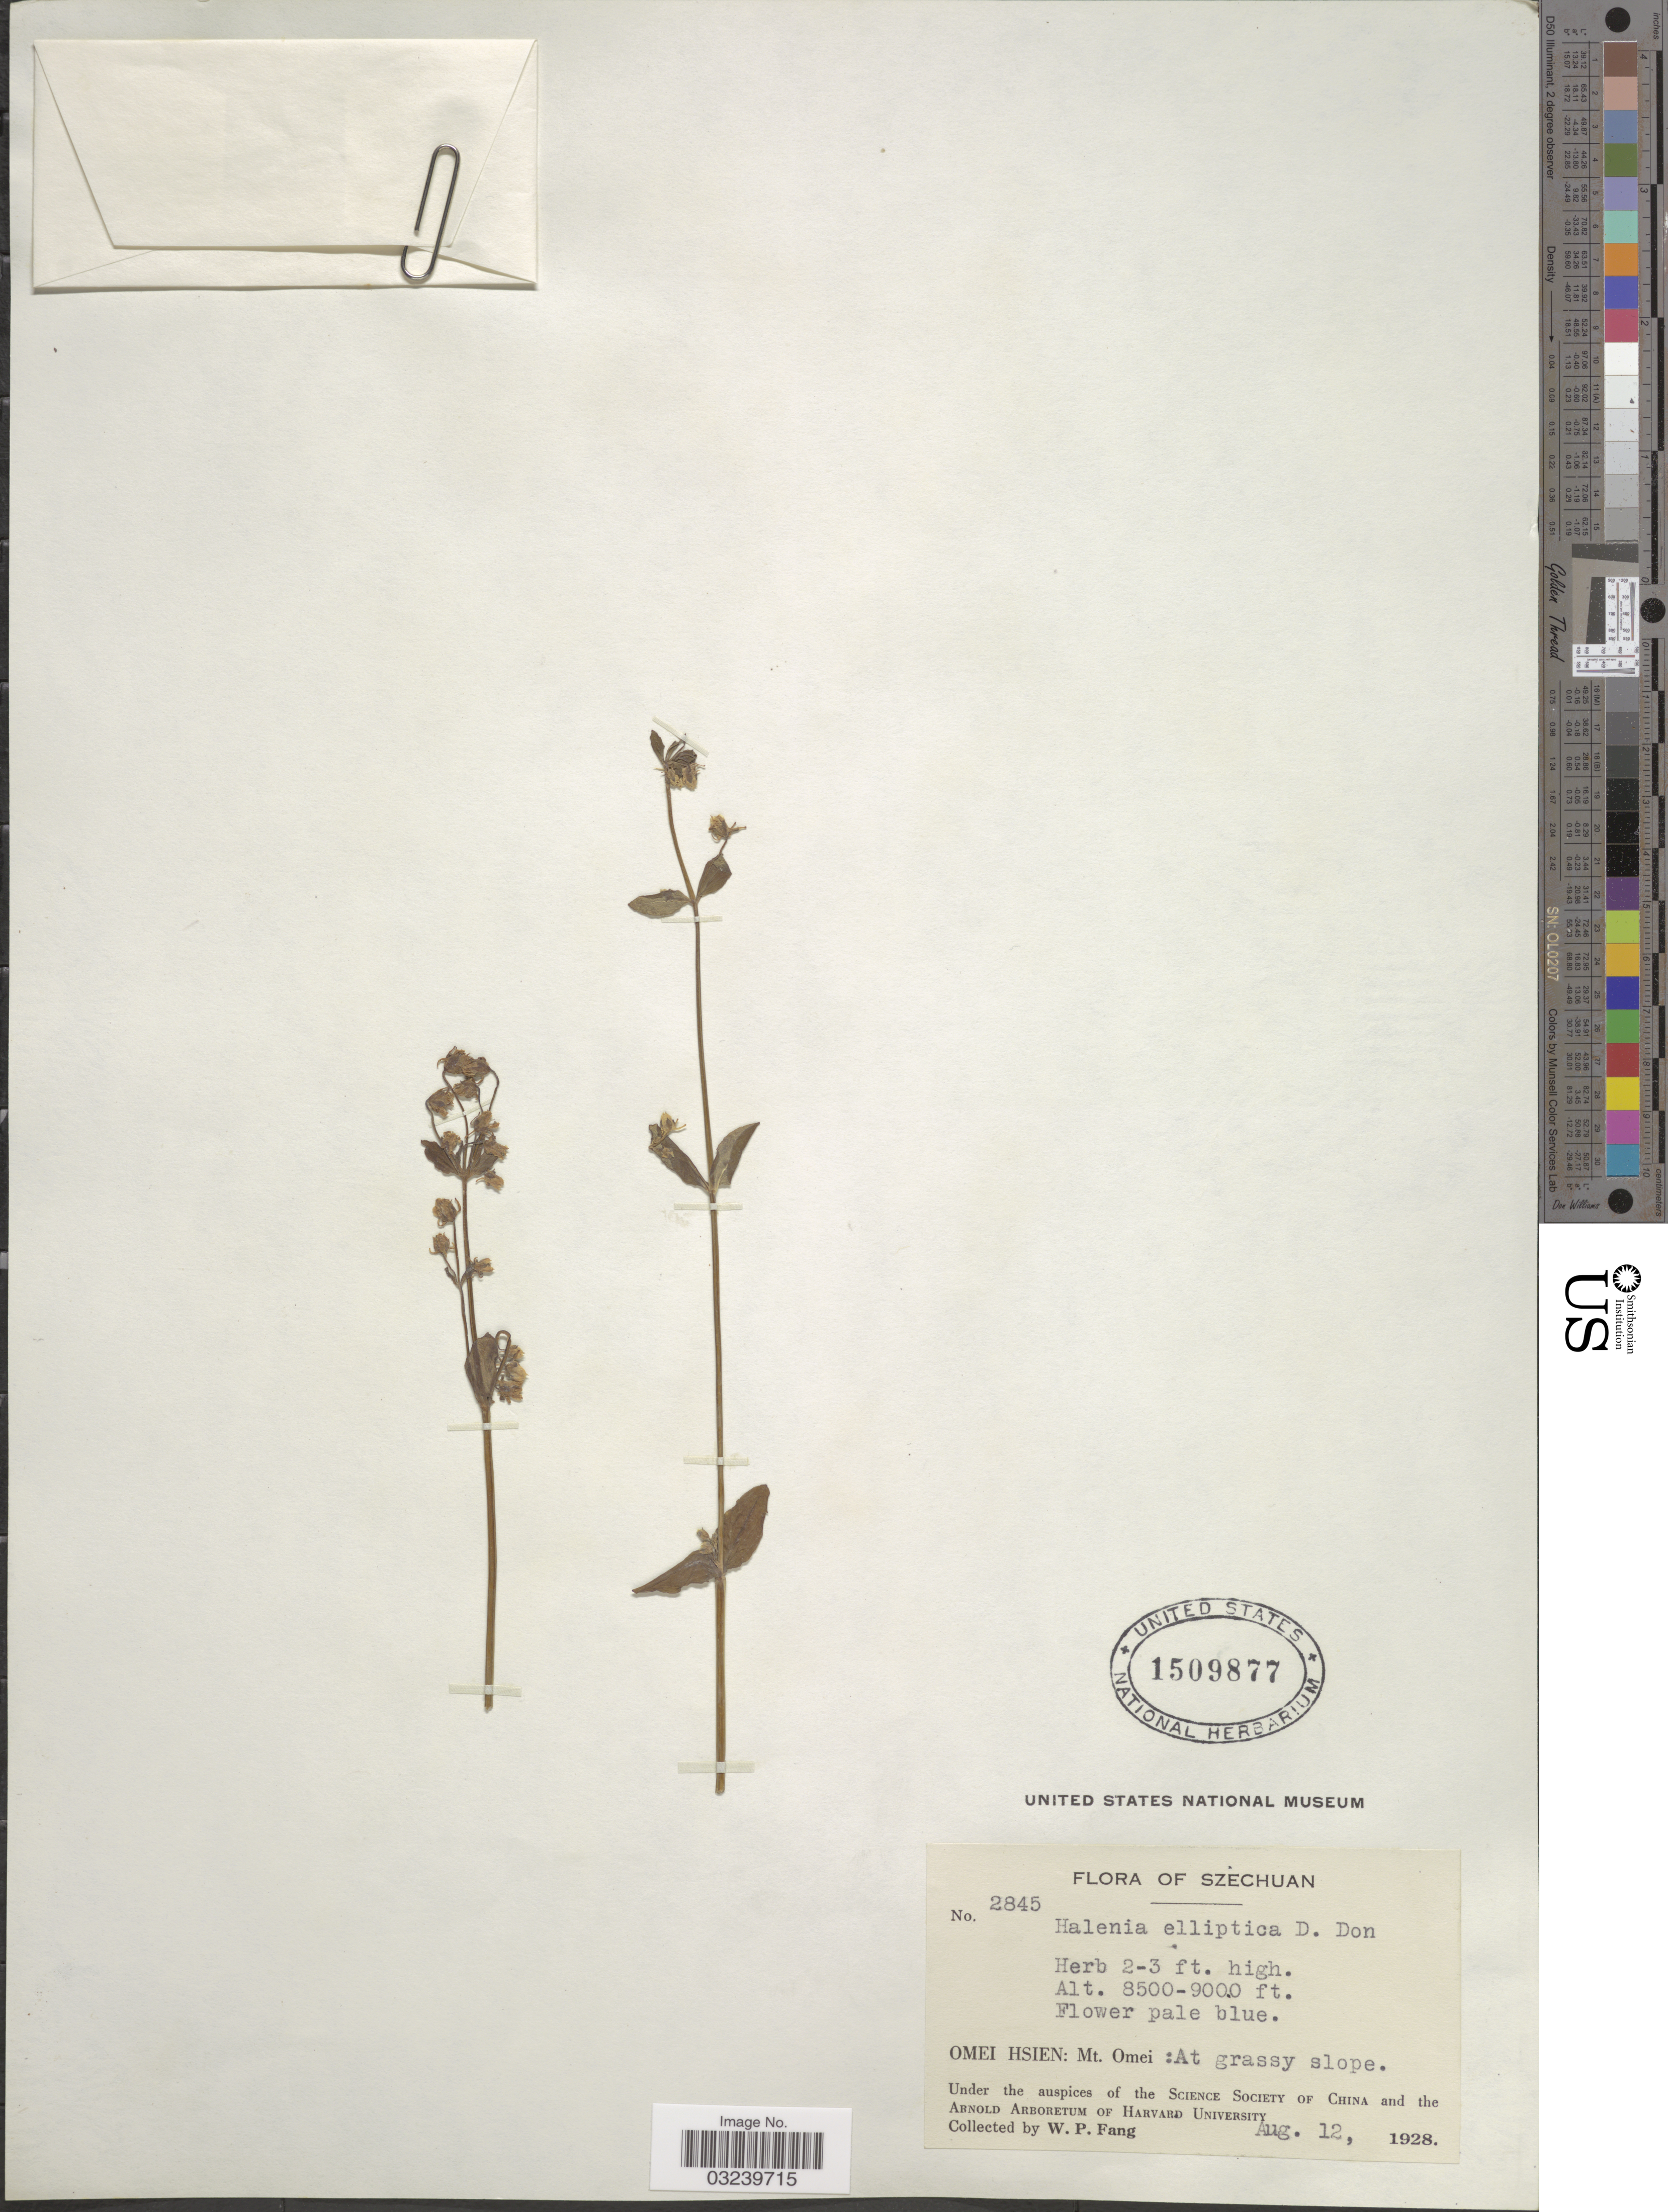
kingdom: Plantae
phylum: Tracheophyta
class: Magnoliopsida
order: Gentianales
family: Gentianaceae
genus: Halenia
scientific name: Halenia elliptica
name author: D. Don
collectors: W. P. Fang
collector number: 2845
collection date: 1928-08-12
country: China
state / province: Sichuan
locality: Szechuan, Omei Hsien: Mt. Omei: At grassy slope.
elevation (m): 2591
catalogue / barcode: US 1509877